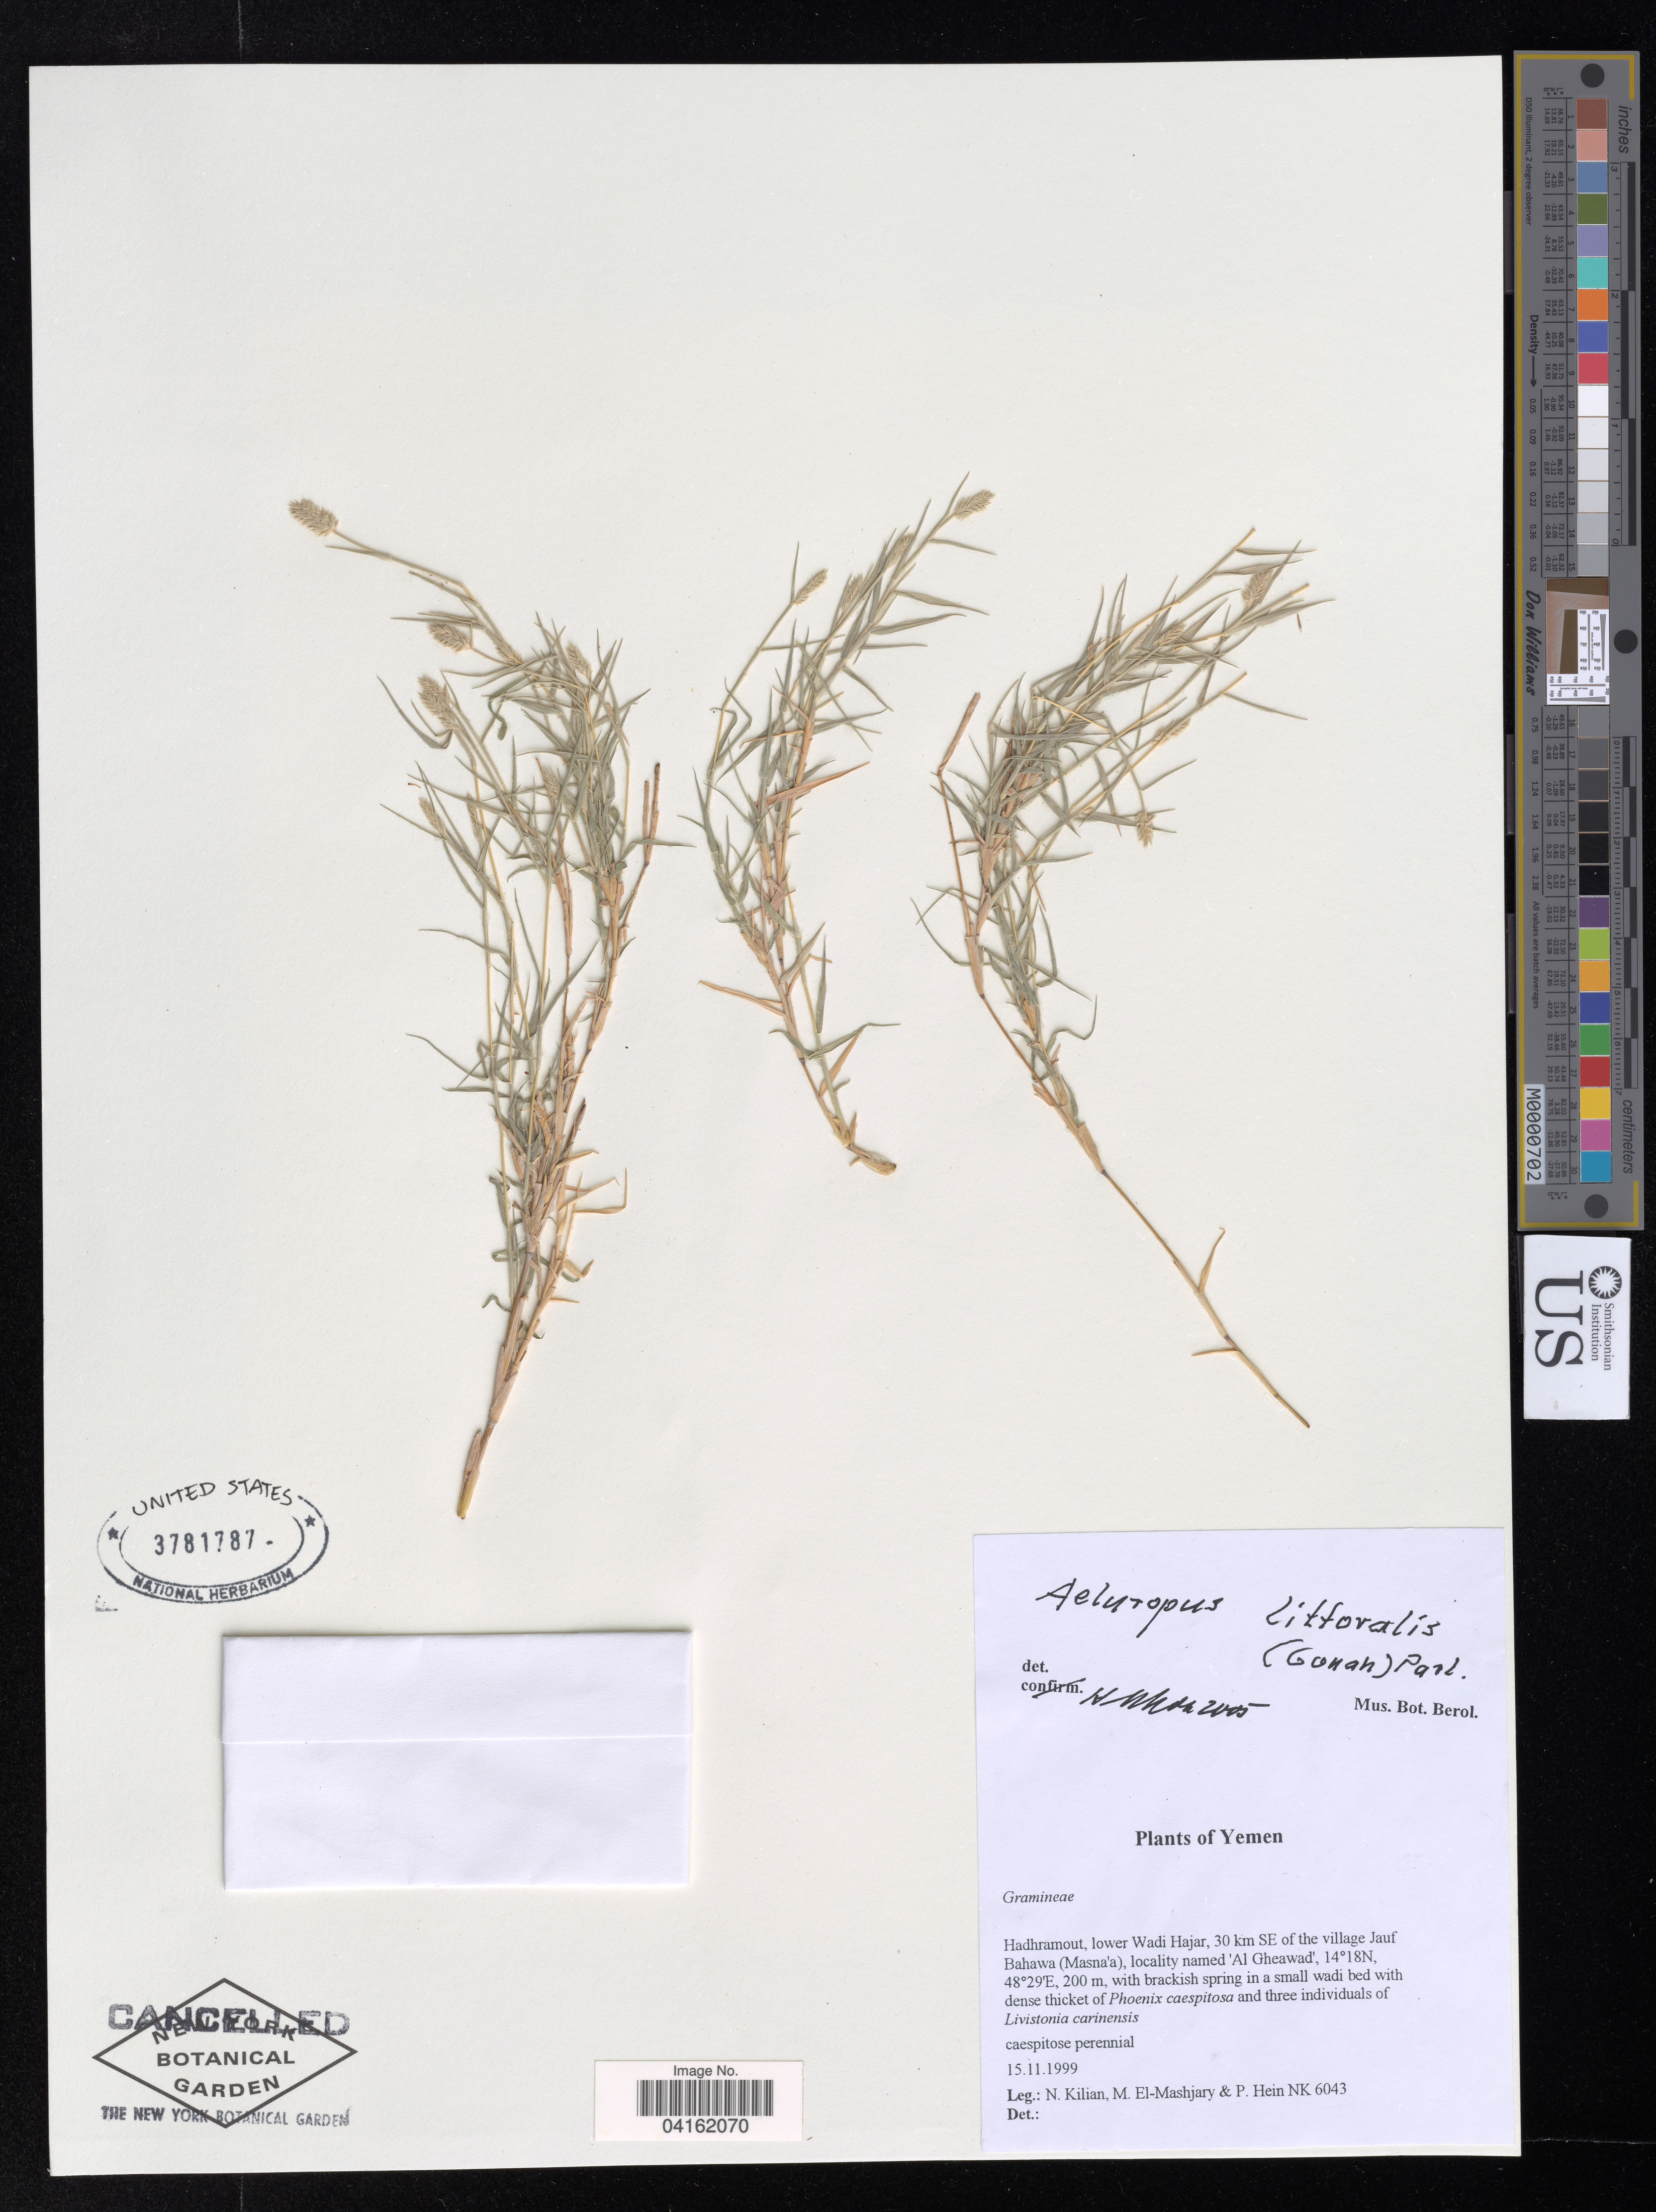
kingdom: Plantae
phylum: Tracheophyta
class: Liliopsida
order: Poales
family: Poaceae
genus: Aeluropus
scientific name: Aeluropus littoralis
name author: (Gouan) Parl.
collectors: N. Kilian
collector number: NK 6043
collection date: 1999-11-15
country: Yemen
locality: Hadhramout, lower Wadi Hajar, 30 km SE of the village Jauf Bahawa (Masna'a), locality named 'Al Gheawad'.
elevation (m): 200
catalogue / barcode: US 3781787